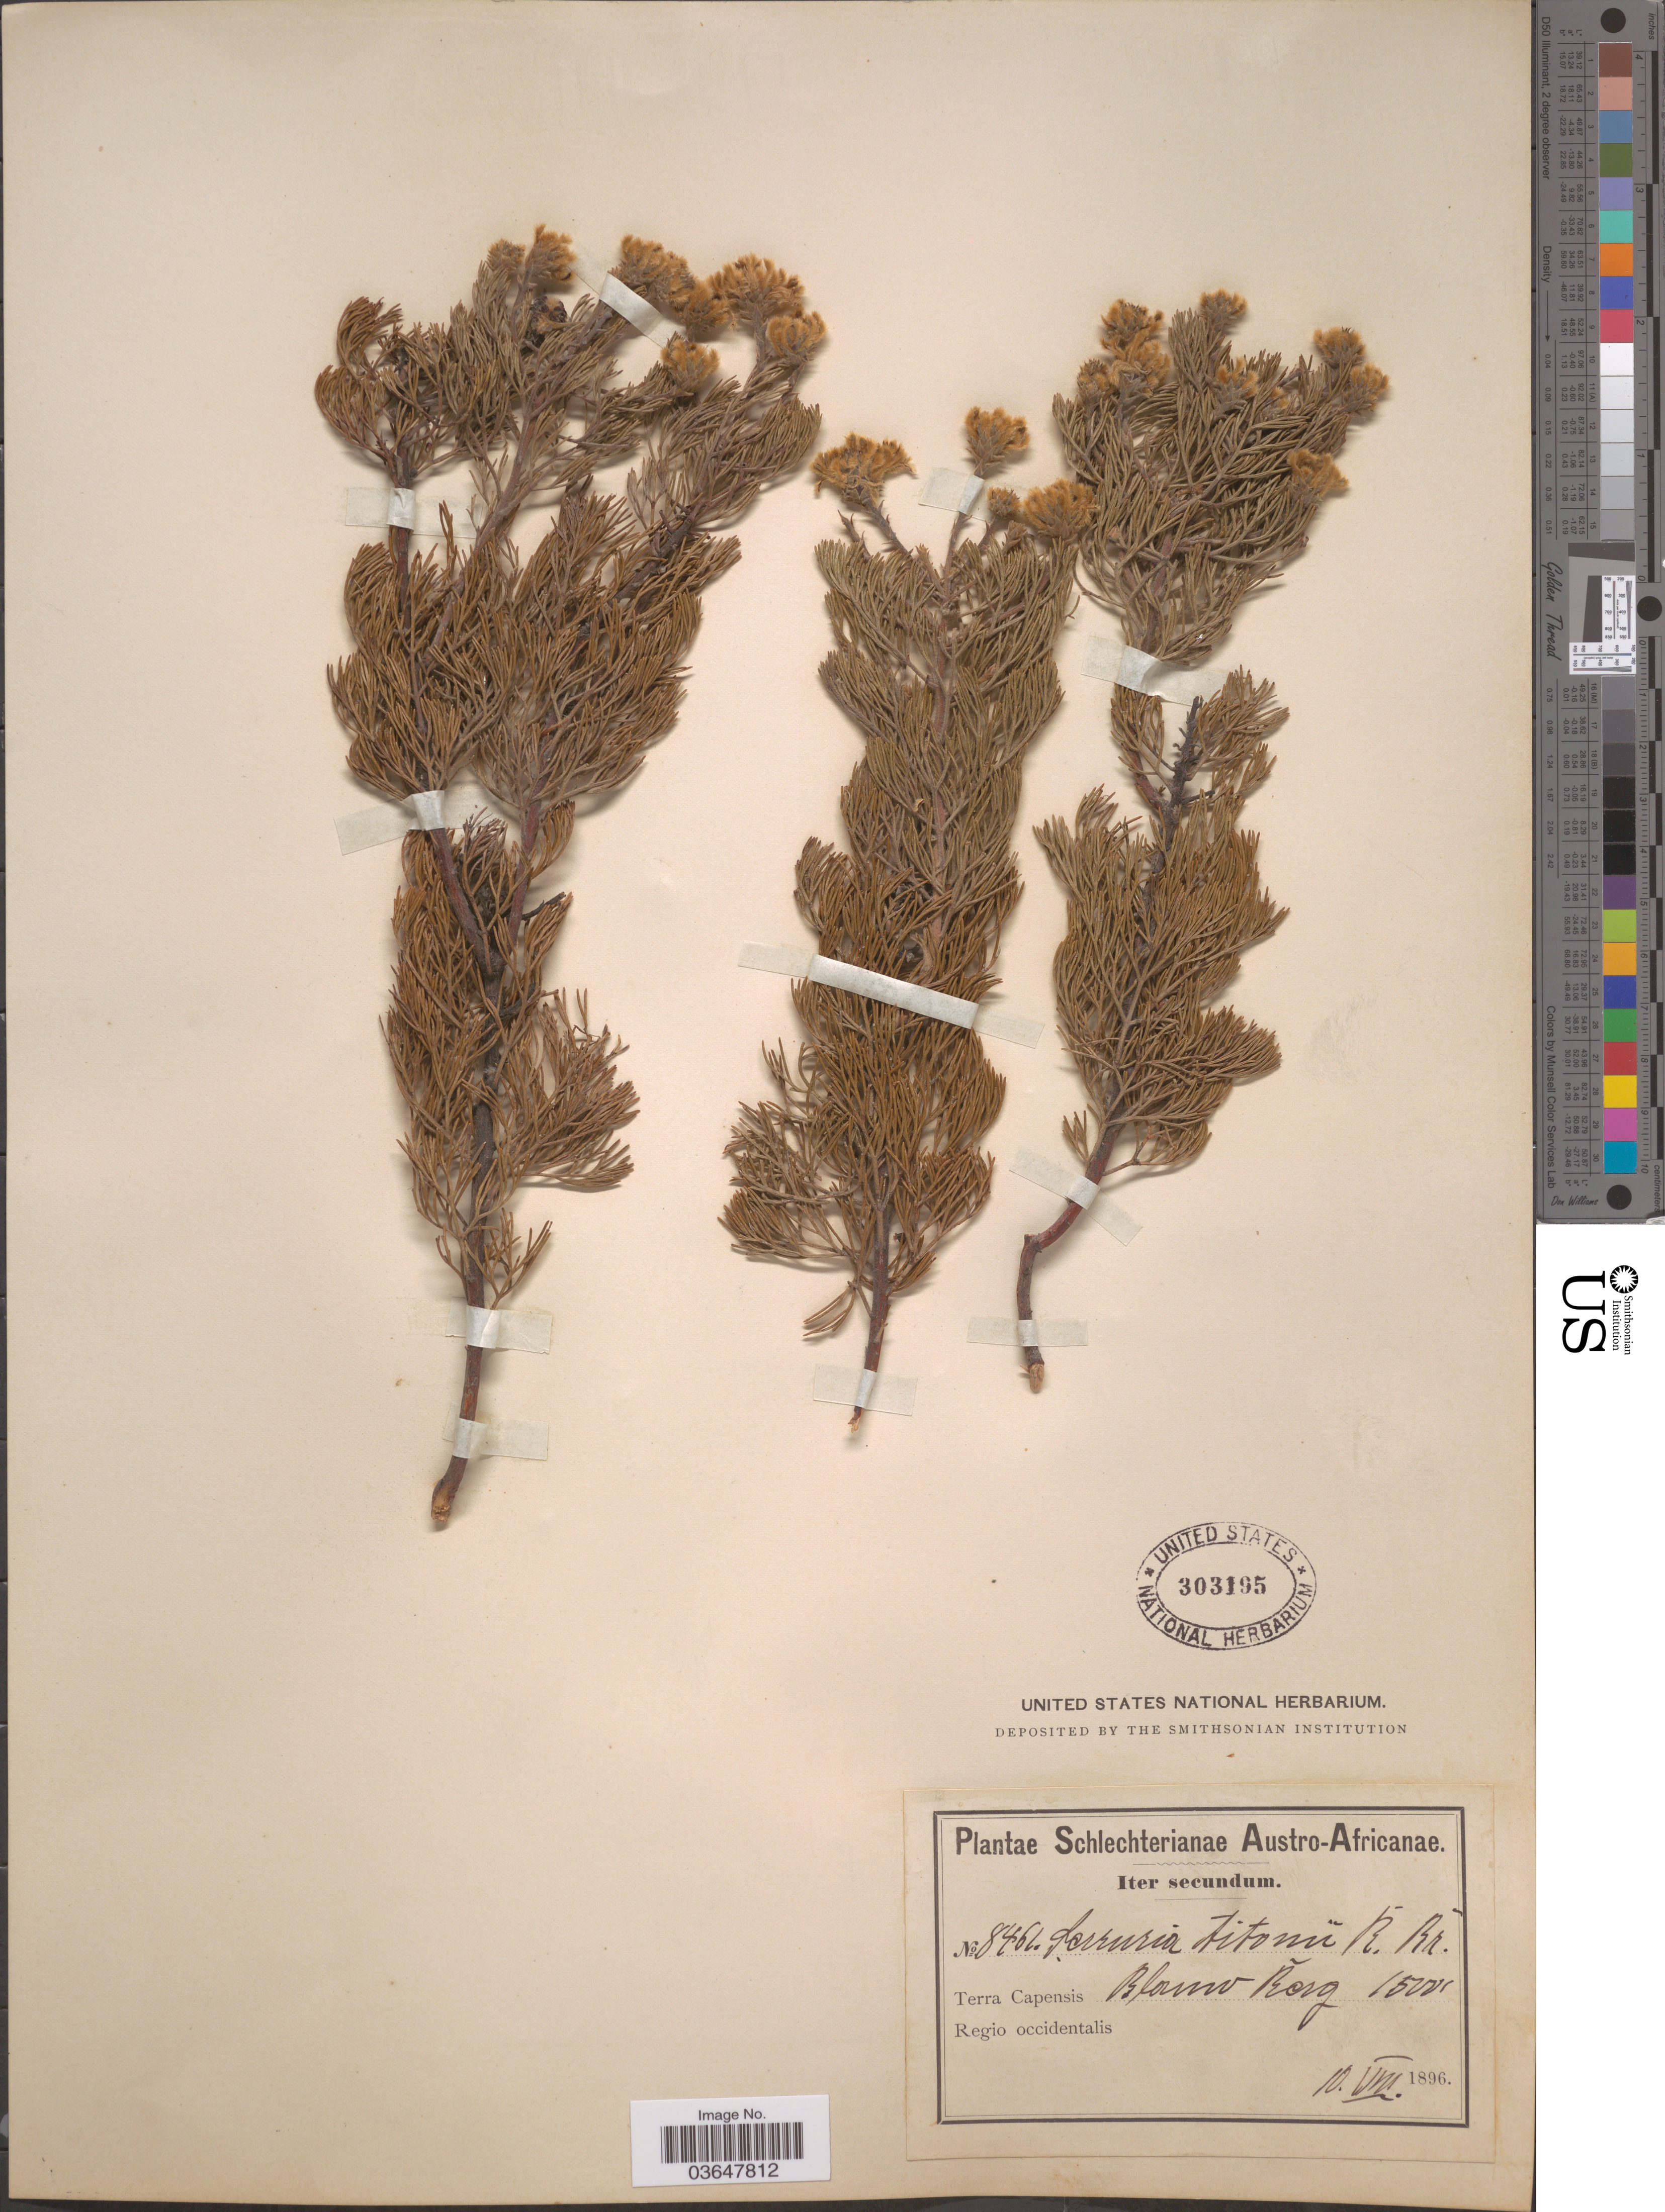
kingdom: Plantae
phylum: Tracheophyta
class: Magnoliopsida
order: Proteales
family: Proteaceae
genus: Serruria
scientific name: Serruria aitonii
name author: R. Br.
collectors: Schlechter, --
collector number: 8462*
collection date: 1896-08-10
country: South Africa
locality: Austro-Africanae. Terra Capensis. Blauw Berg. Regio occidentalis.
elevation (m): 457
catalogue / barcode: US 303195